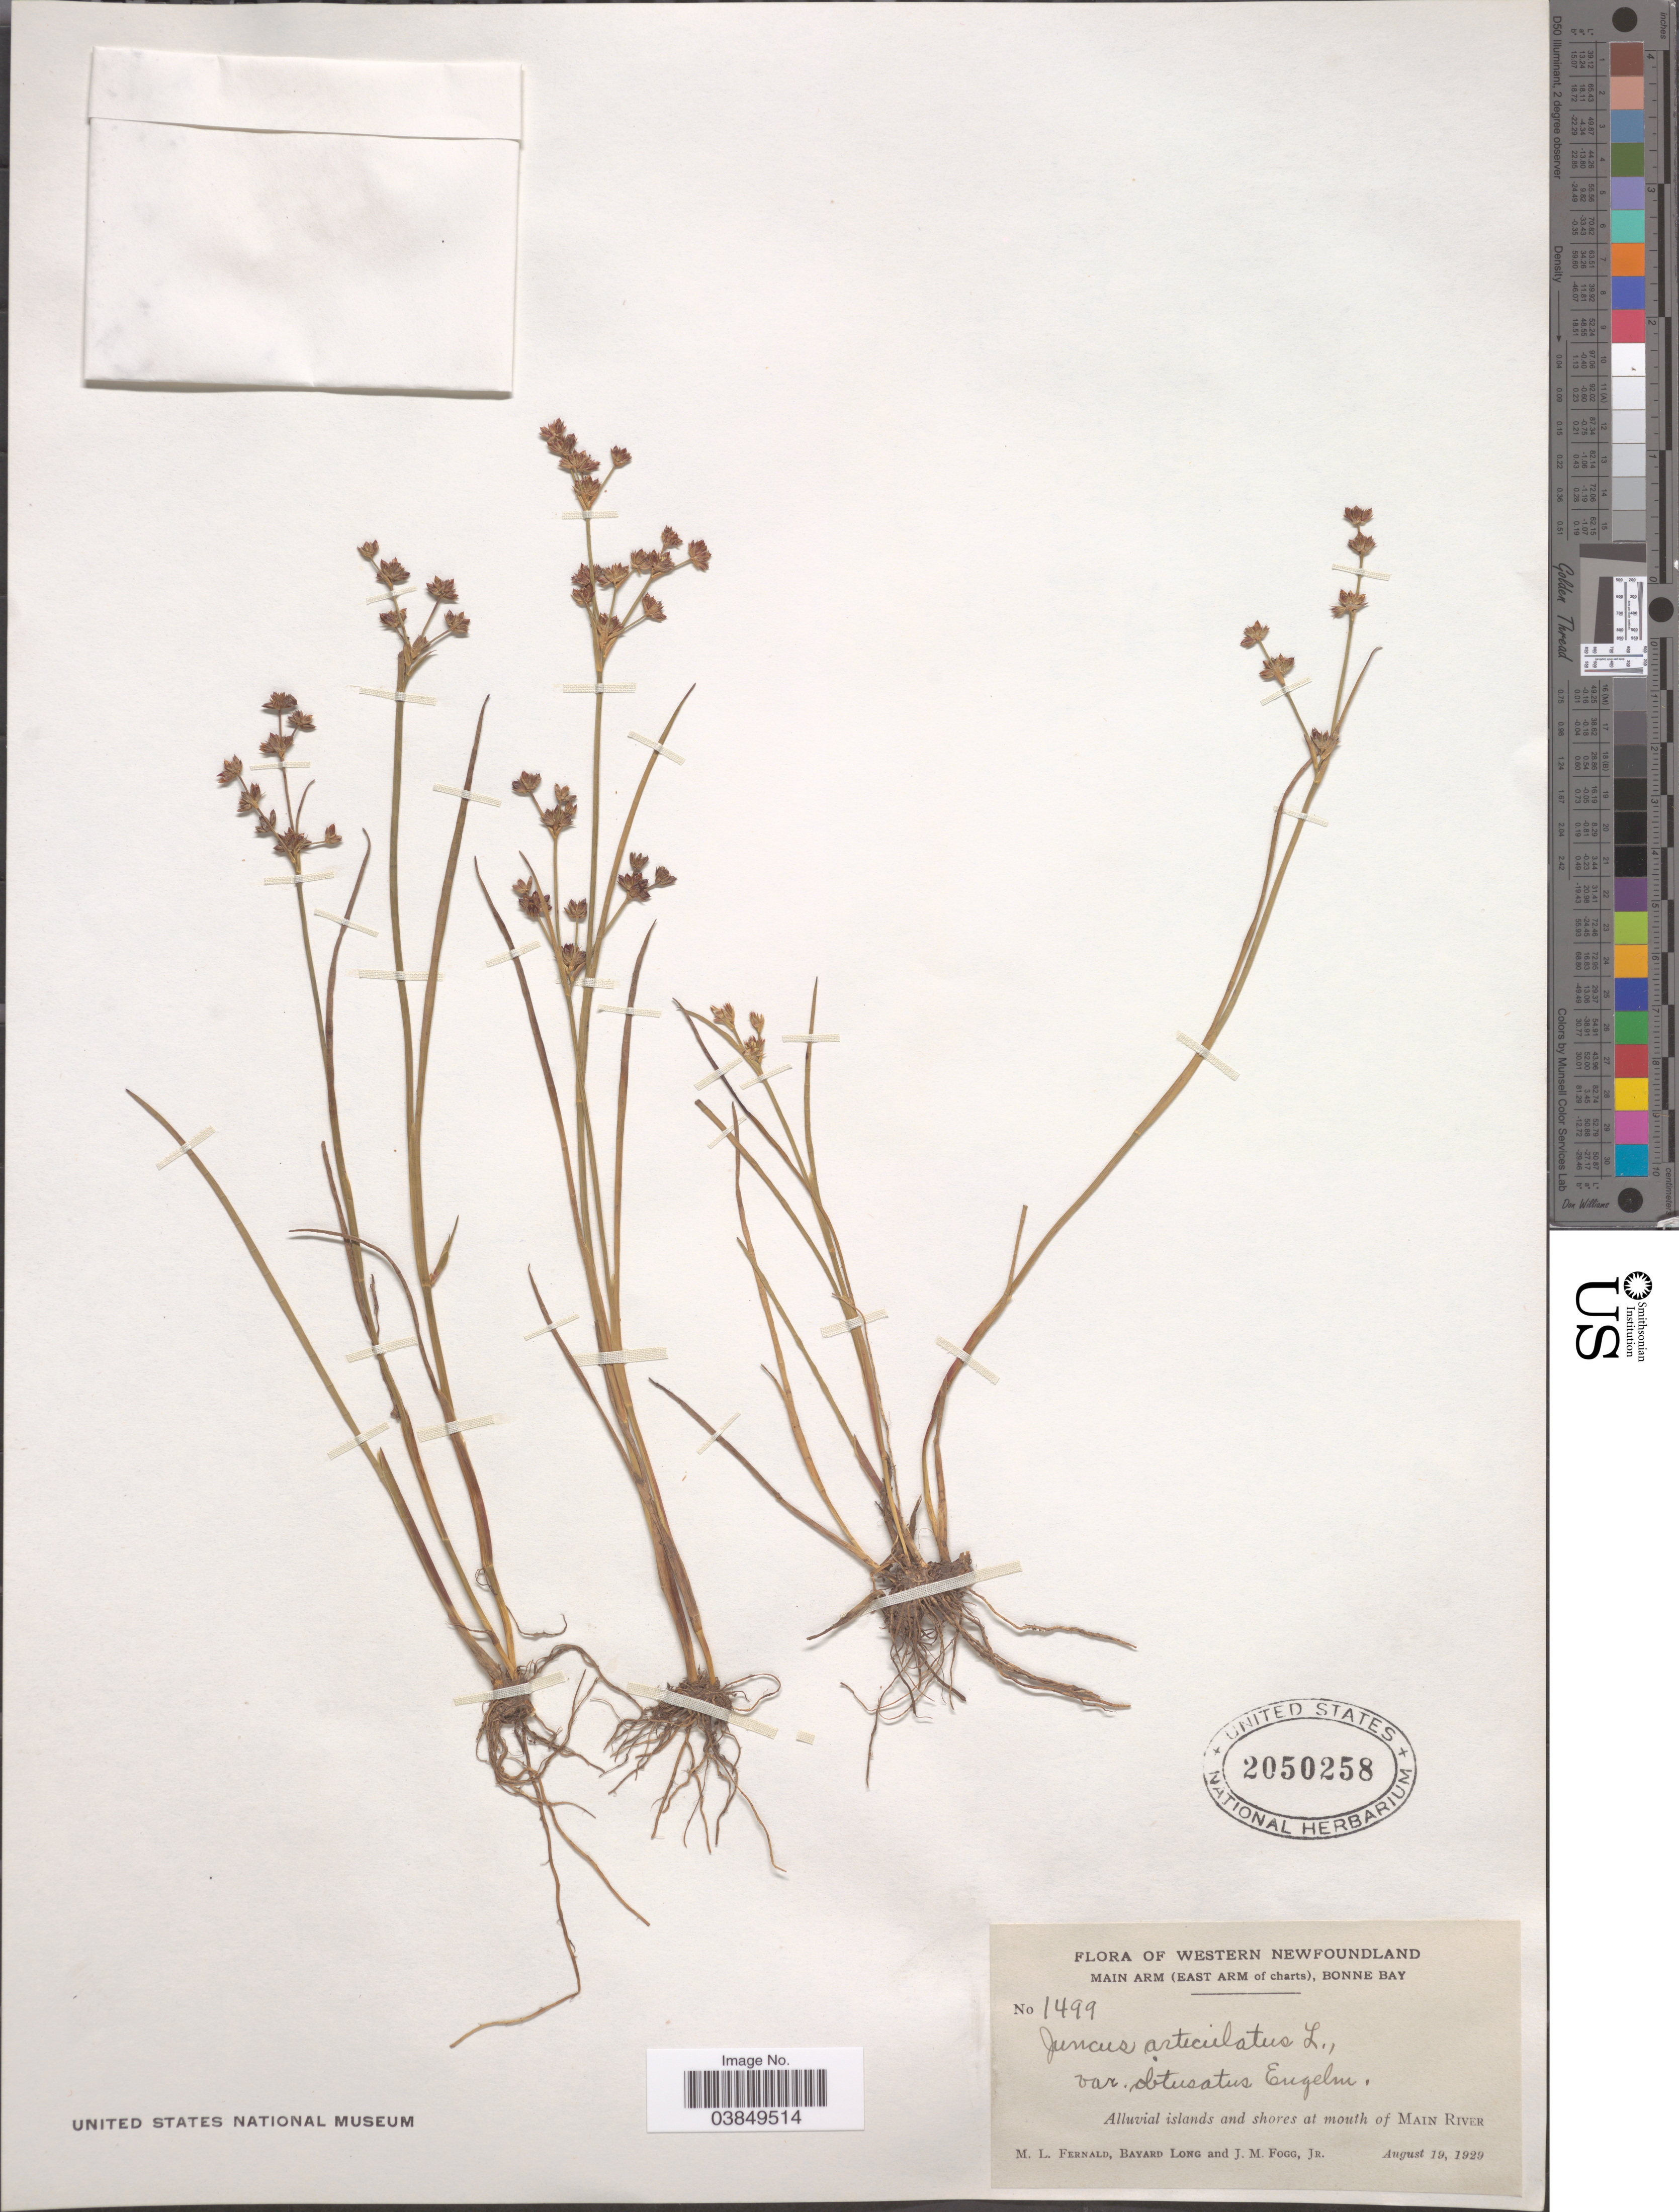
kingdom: Plantae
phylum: Tracheophyta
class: Liliopsida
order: Poales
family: Juncaceae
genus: Juncus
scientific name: Juncus articulatus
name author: L.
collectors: M. L. Fernald, B. Long & J. Fogg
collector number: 1499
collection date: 1929-08-19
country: Canada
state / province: Newfoundland and Labrador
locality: Western Newfoundland. West Arm (South Arm of charts), Bonne Bay. Mouth of Main River.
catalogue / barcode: US 2050258